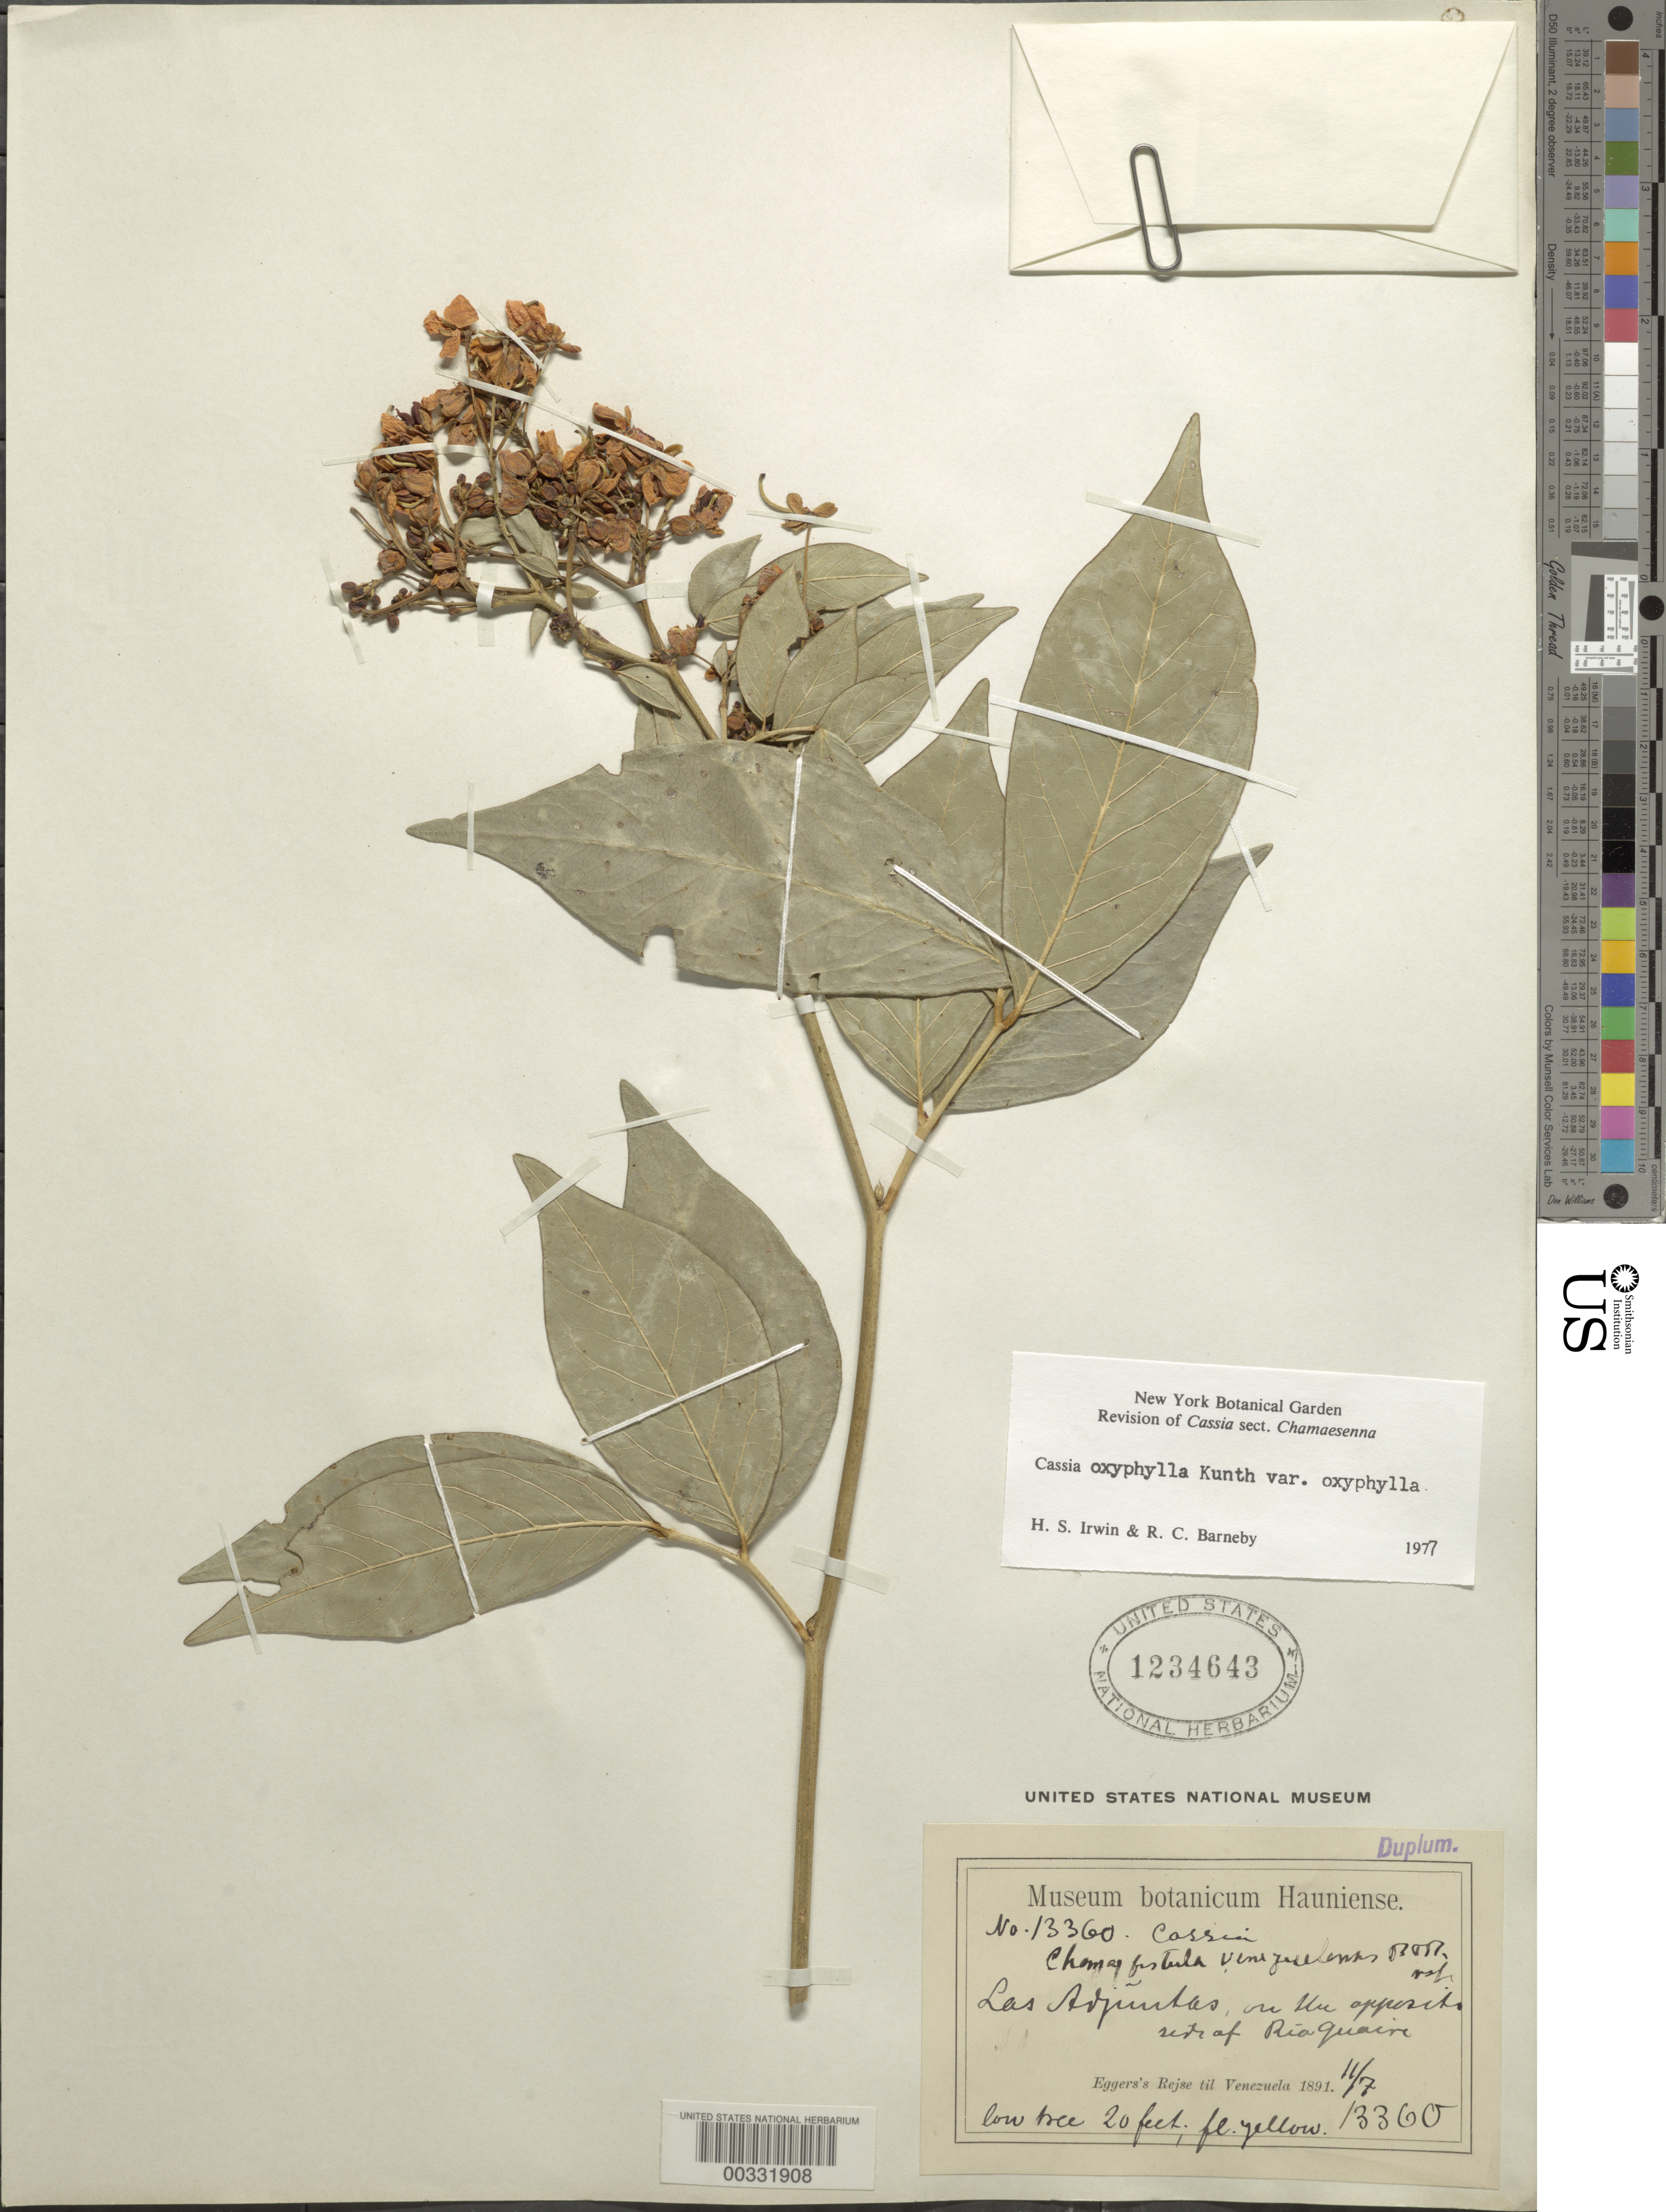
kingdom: Plantae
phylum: Tracheophyta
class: Magnoliopsida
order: Fabales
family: Fabaceae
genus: Senna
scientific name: Senna oxyphylla var. oxyphylla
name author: (Kunth) H.S. Irwin & Barneby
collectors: H. F. A. von Eggers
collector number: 13360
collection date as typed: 11 Jul 1891 or 07 Nov 1891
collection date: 1891-07-11 or 1891-11-07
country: Venezuela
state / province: Distrito Federal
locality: Las ajuntas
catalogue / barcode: US 1234643